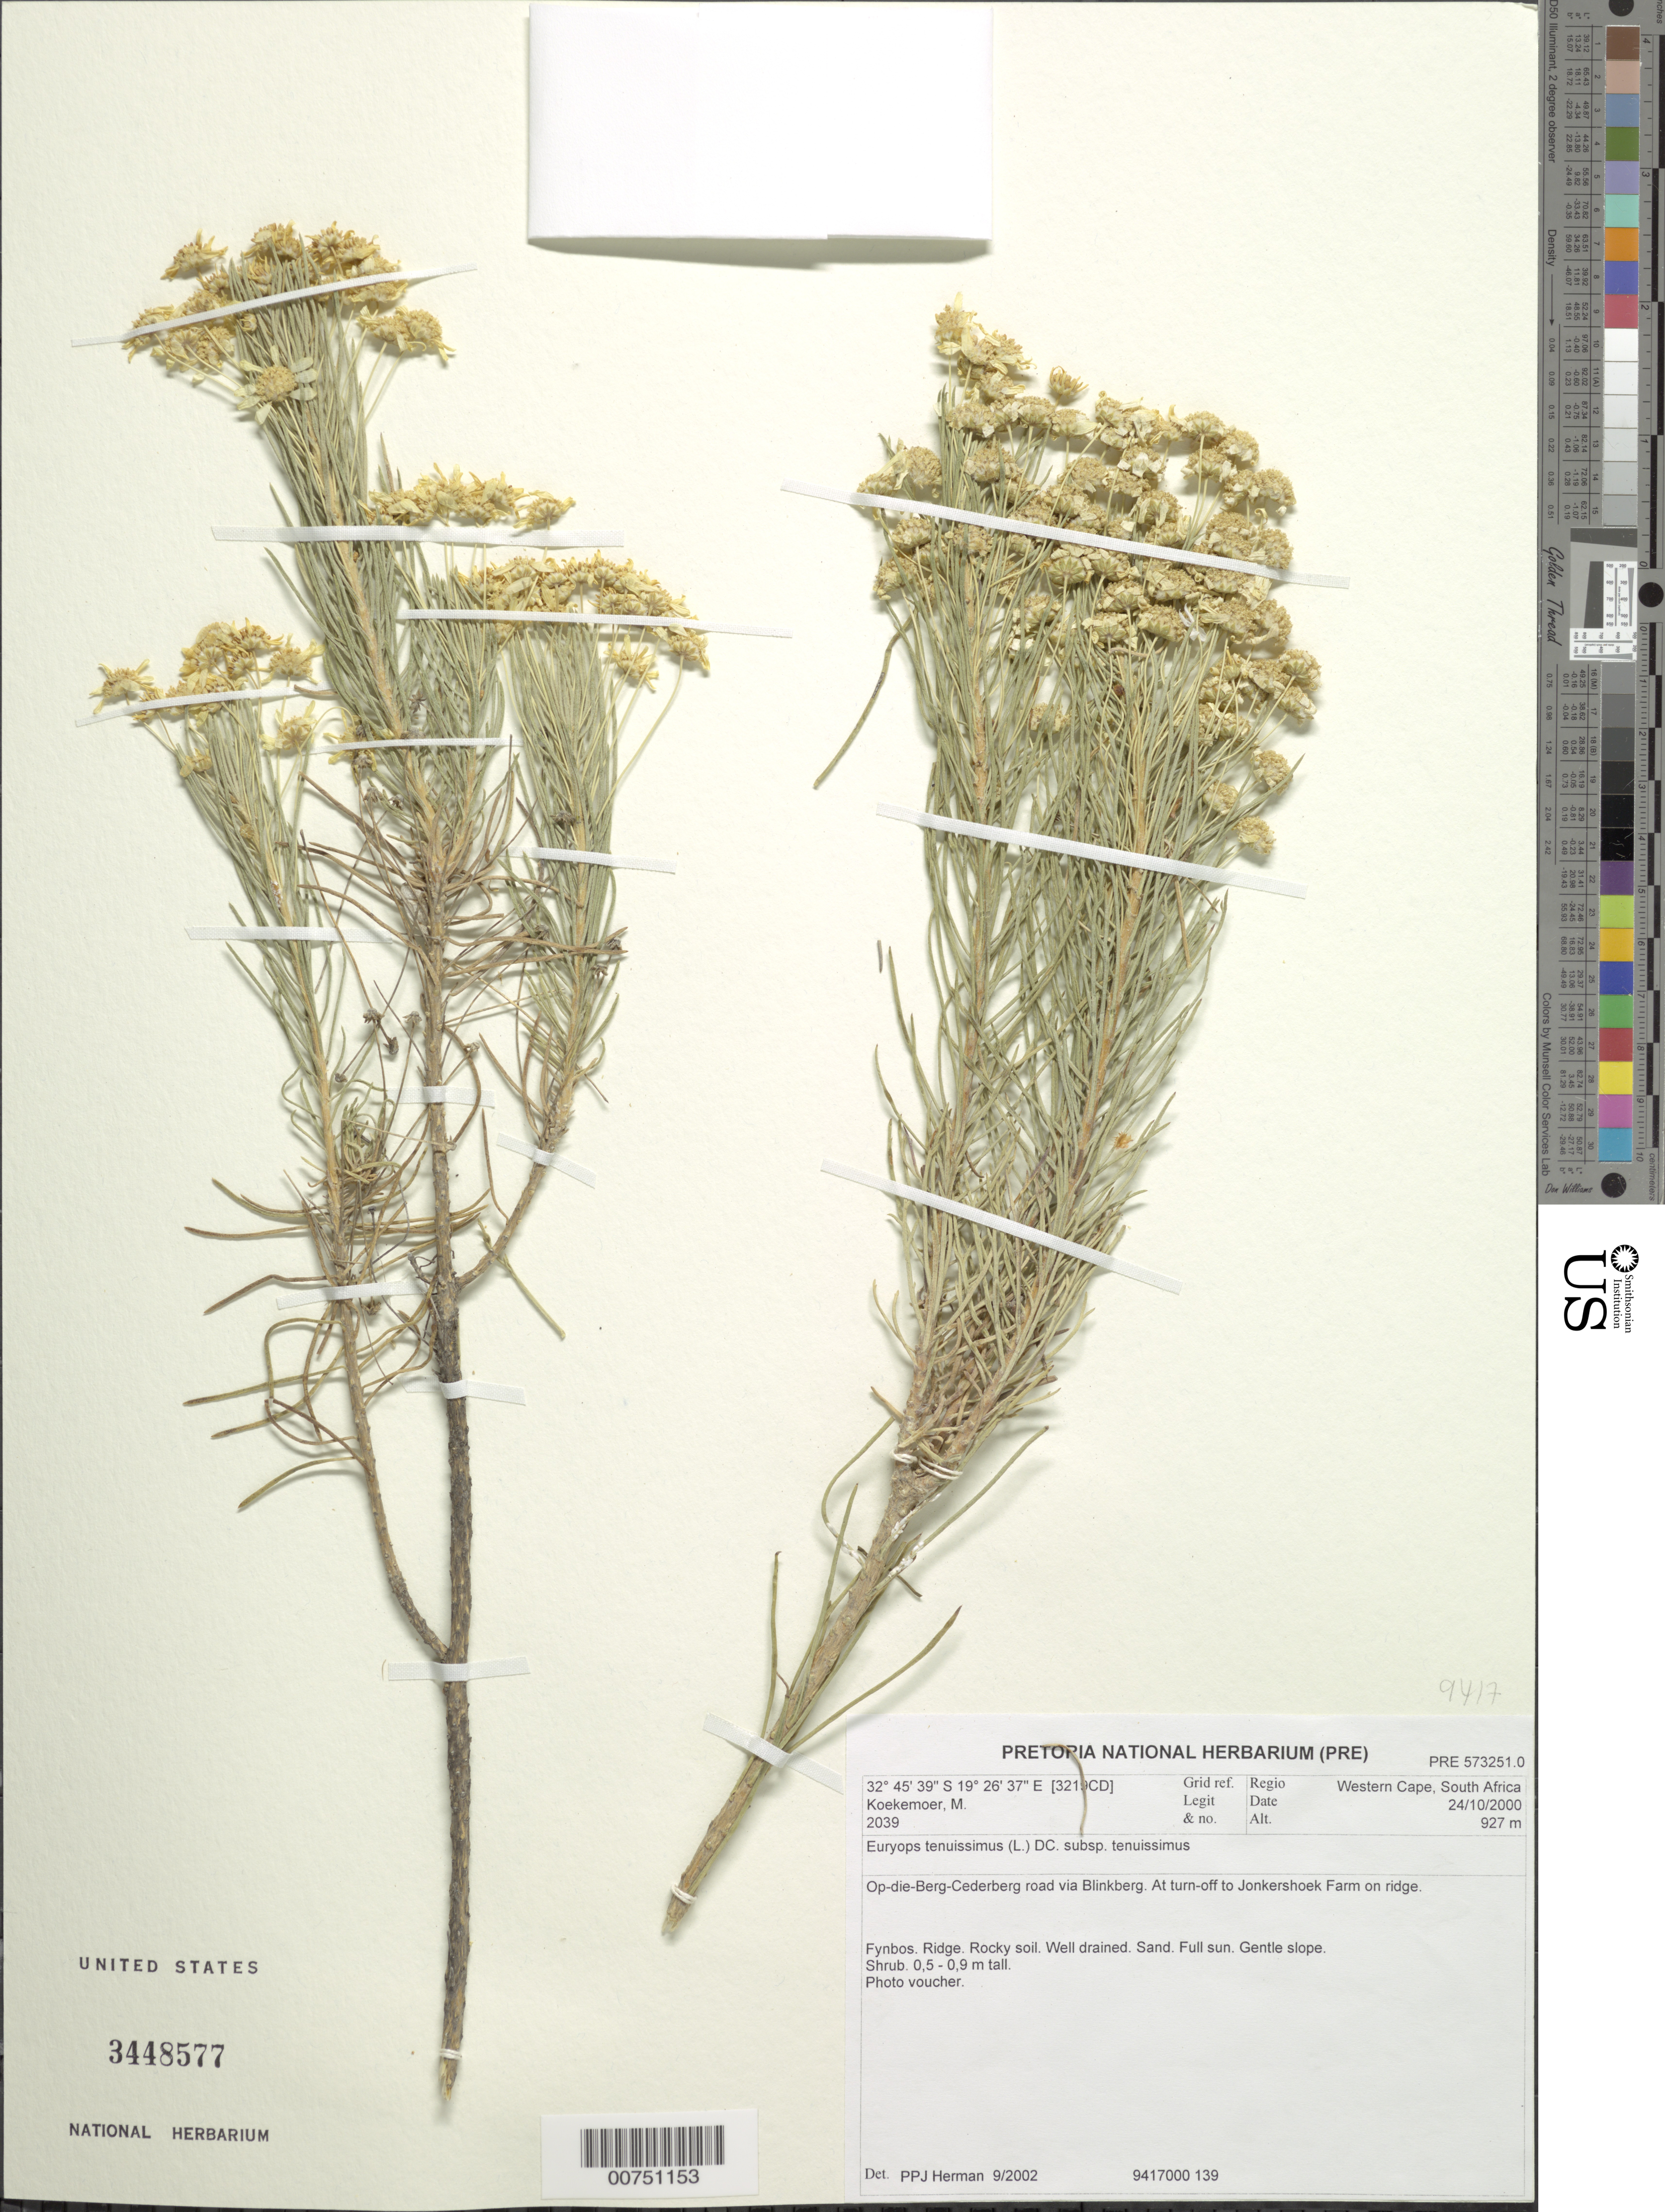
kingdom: Plantae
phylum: Tracheophyta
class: Magnoliopsida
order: Asterales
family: Asteraceae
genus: Euryops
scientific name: Euryops tenuissimus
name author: (L.) DC.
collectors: M. Koekemoer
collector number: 2039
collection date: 2000-10-24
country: South Africa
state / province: Western Cape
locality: Op-die-Berg to Cederberg road via Blinkberg, at turnoff to Jonkershoek Farm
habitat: Fynbos; ridge, rocky soil, well-drained, sand, full sun, gentle slope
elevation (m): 927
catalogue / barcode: US 3448577